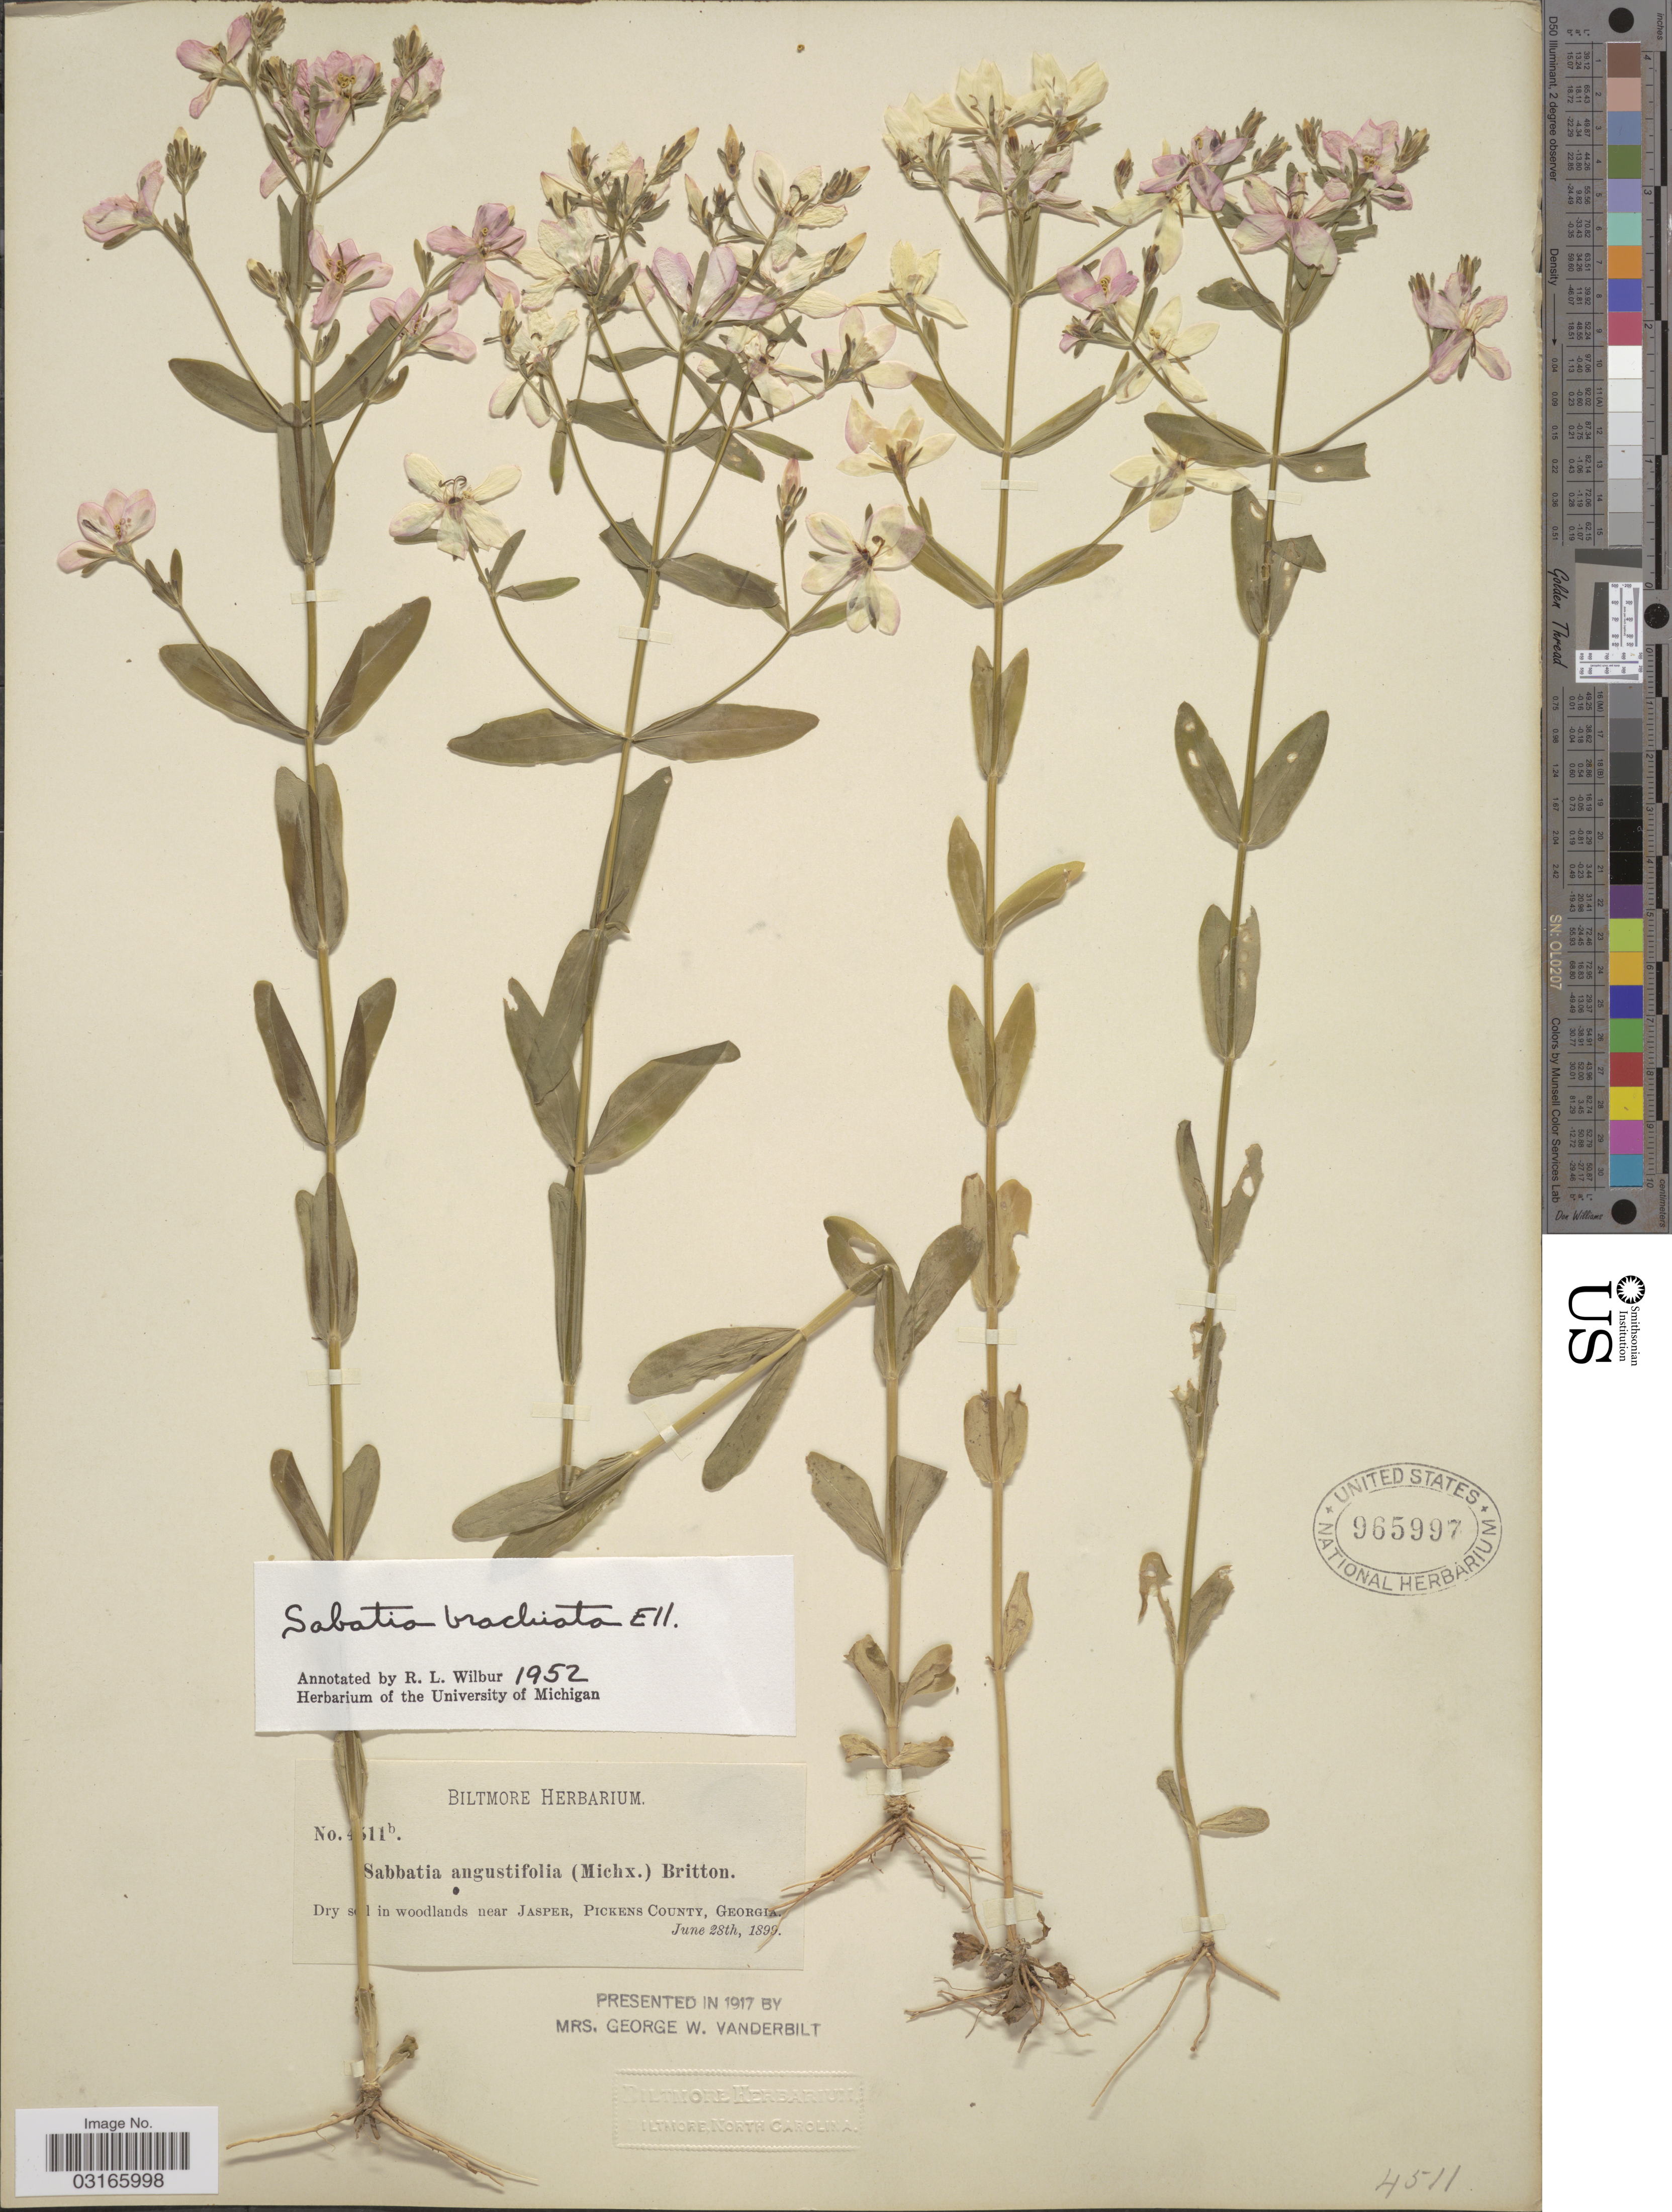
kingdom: Plantae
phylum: Tracheophyta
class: Magnoliopsida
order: Gentianales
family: Gentianaceae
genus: Sabatia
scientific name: Sabatia brachiata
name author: Elliott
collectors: ex herb. Biltmore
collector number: !11b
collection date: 1899-06-28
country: United States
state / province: Georgia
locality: Woodlands near Jasper, Pickens County, Georgia.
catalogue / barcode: US 965997